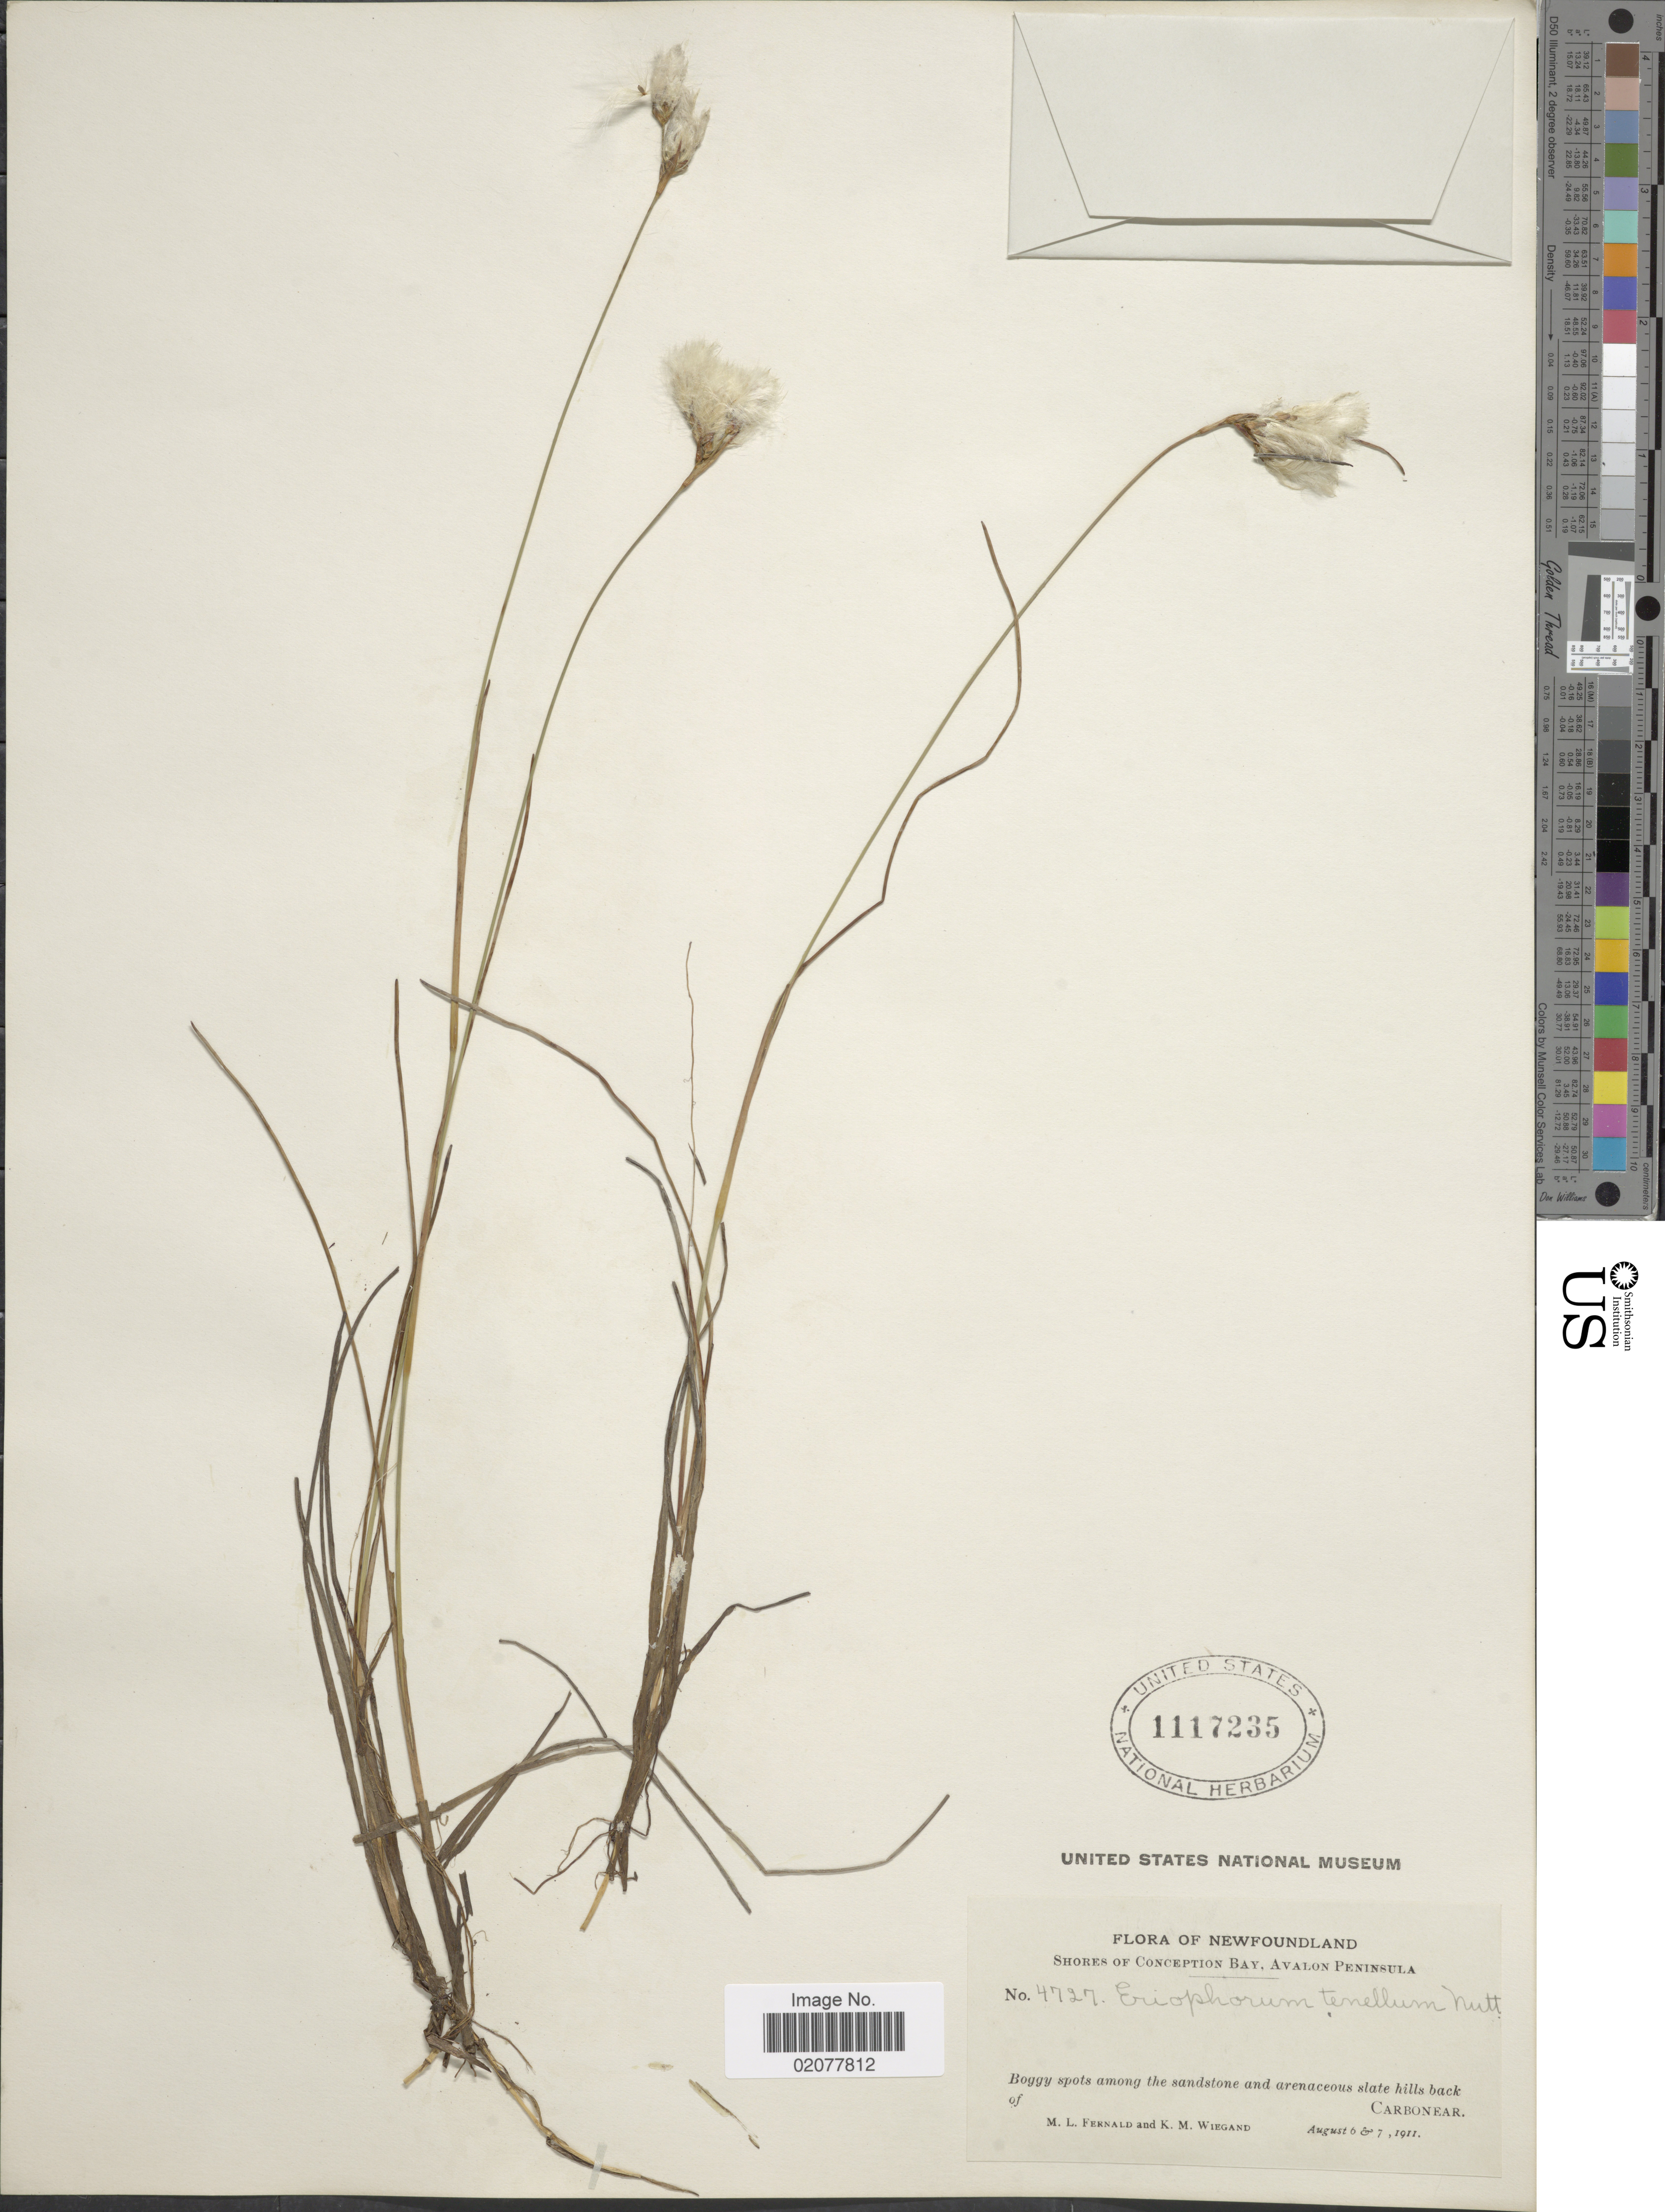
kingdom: Plantae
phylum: Tracheophyta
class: Liliopsida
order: Poales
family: Cyperaceae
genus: Eriophorum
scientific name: Eriophorum tenellum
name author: Nutt.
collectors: M. L. Fernald & K. M. Wiegand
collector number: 4727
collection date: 1911-08-06/1911-08-07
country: Canada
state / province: Newfoundland and Labrador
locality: Newfoundland. Shores of Conception Bay, Avalon Peninsula. Boggy spots among the sandstone and arenaceous slate hills back of Carbonear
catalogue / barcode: US 1117235